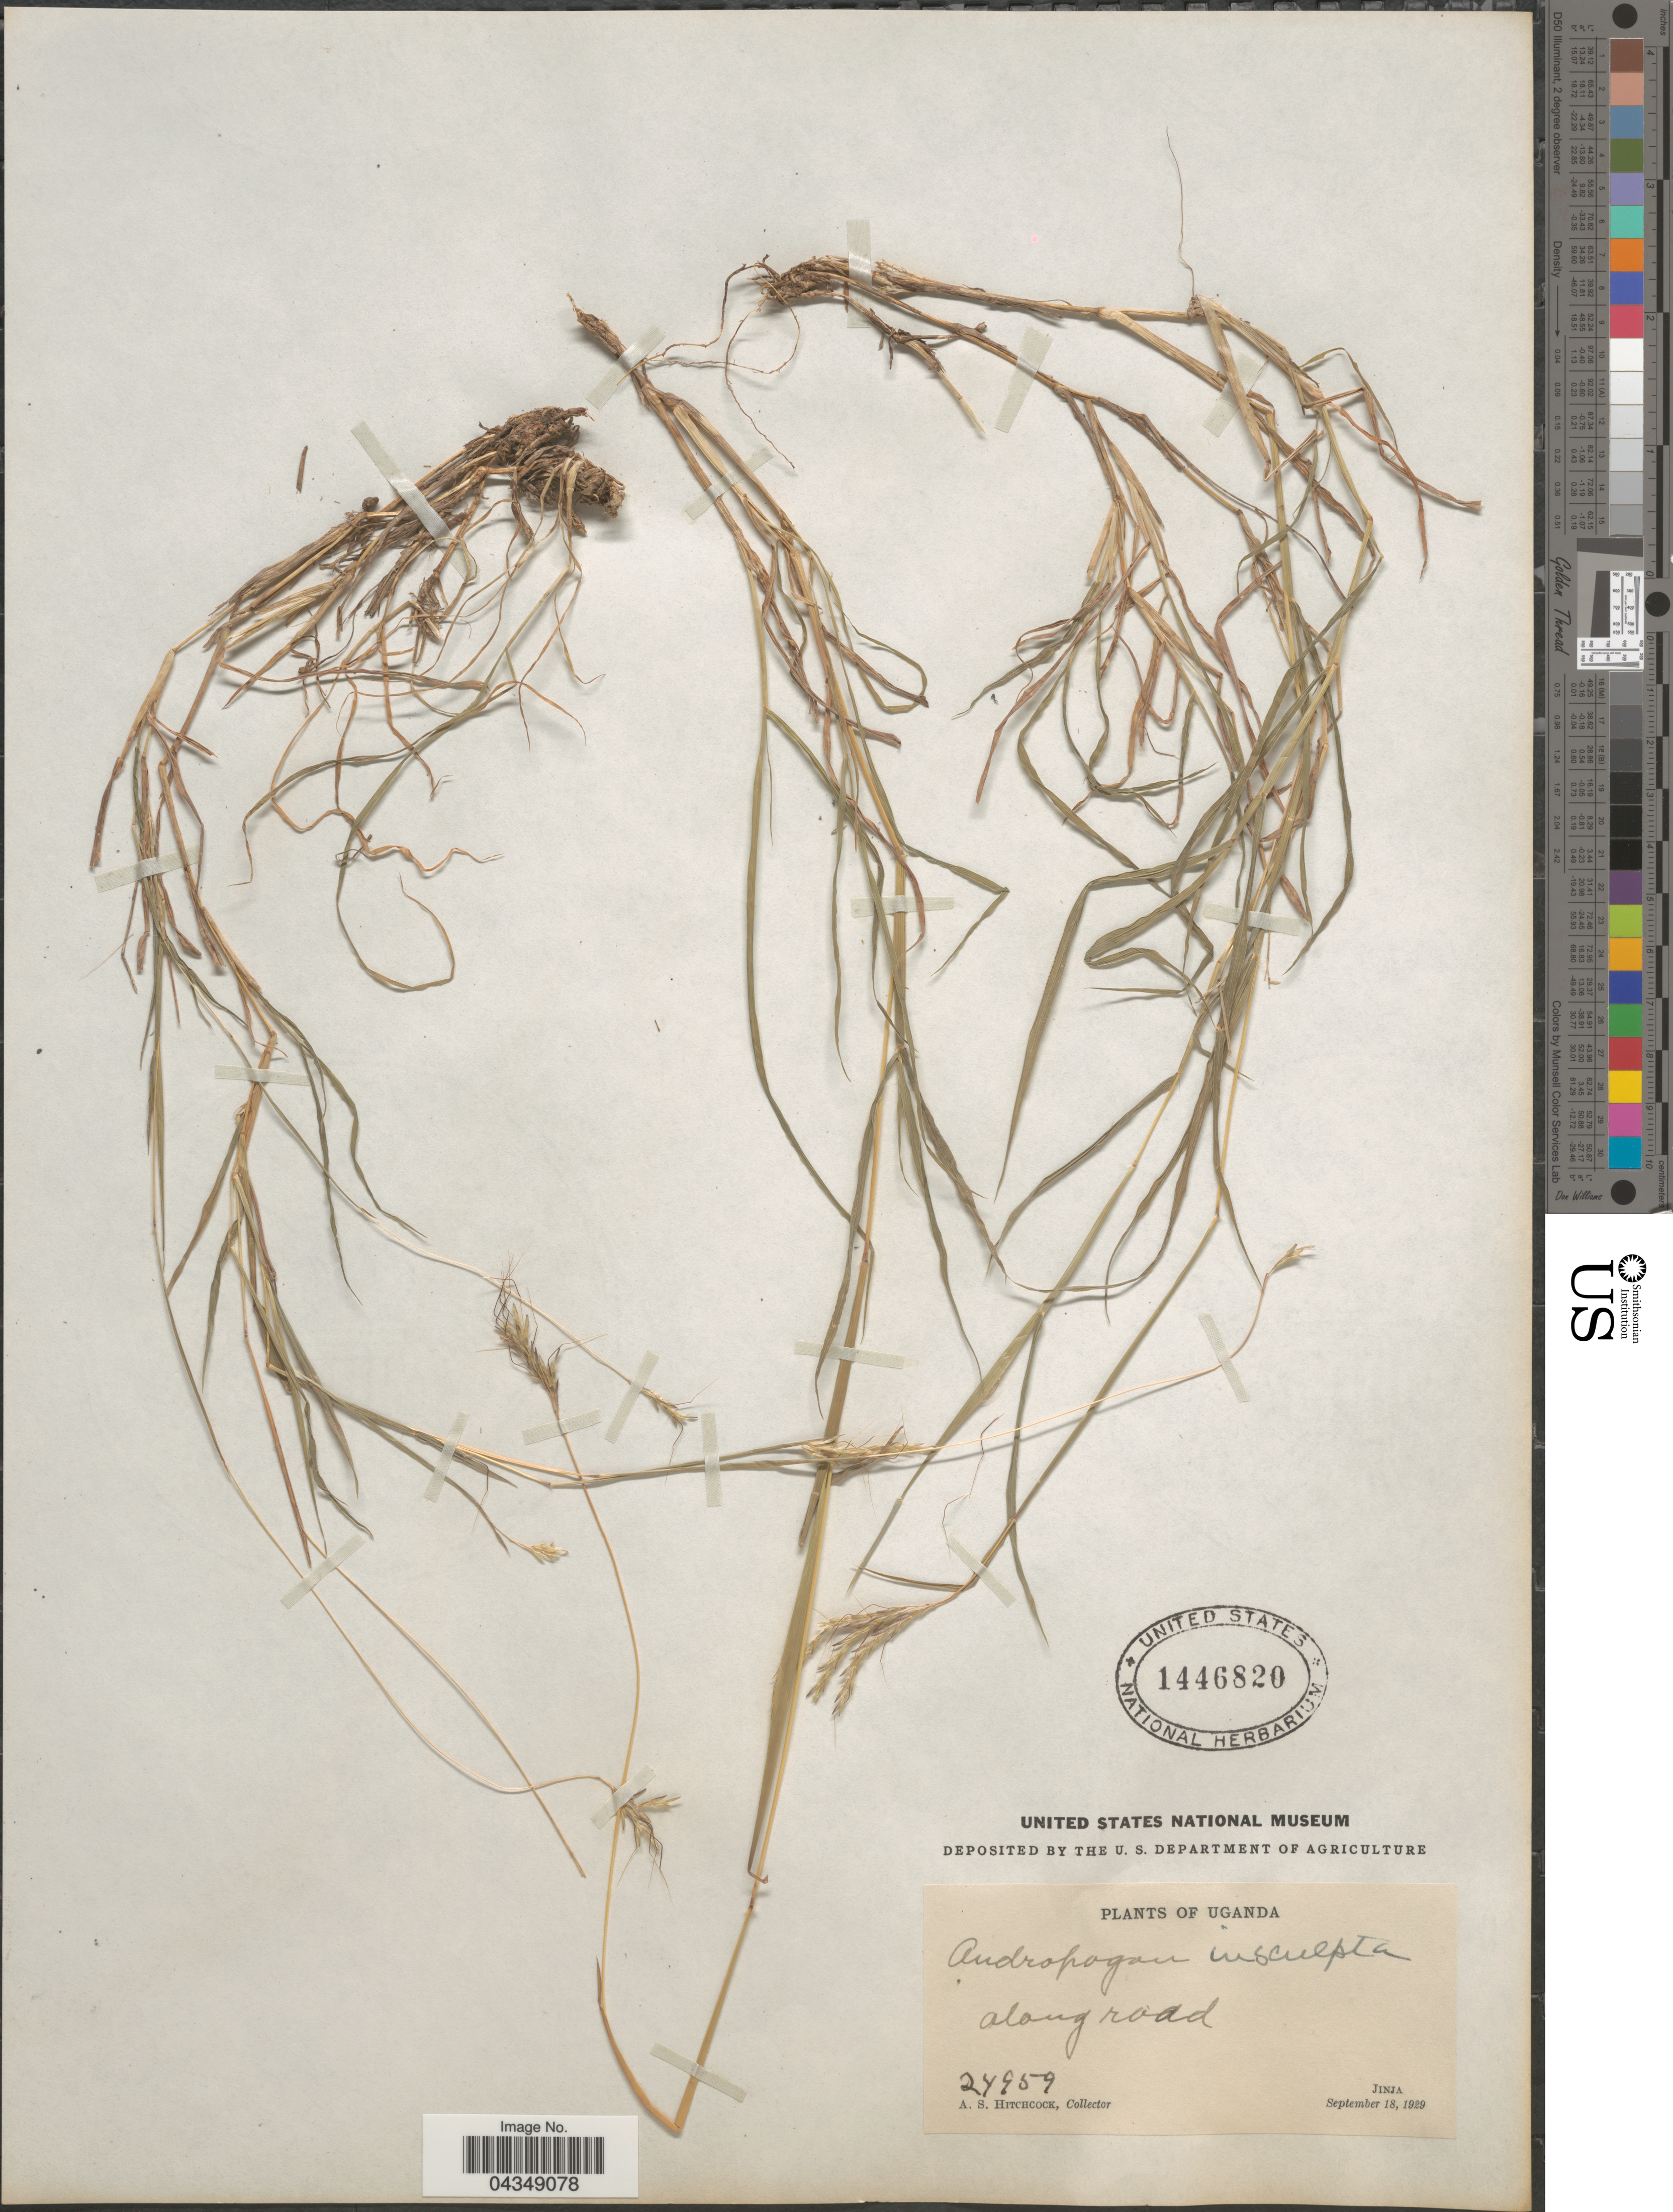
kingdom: Plantae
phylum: Tracheophyta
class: Liliopsida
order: Poales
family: Poaceae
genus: Bothriochloa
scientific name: Bothriochloa insculpta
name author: (Hochst. ex A. Rich.) A. Camus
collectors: A. S. Hitchcock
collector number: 24959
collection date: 1929-09-18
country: Uganda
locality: Jinja.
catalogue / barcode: US 1446820